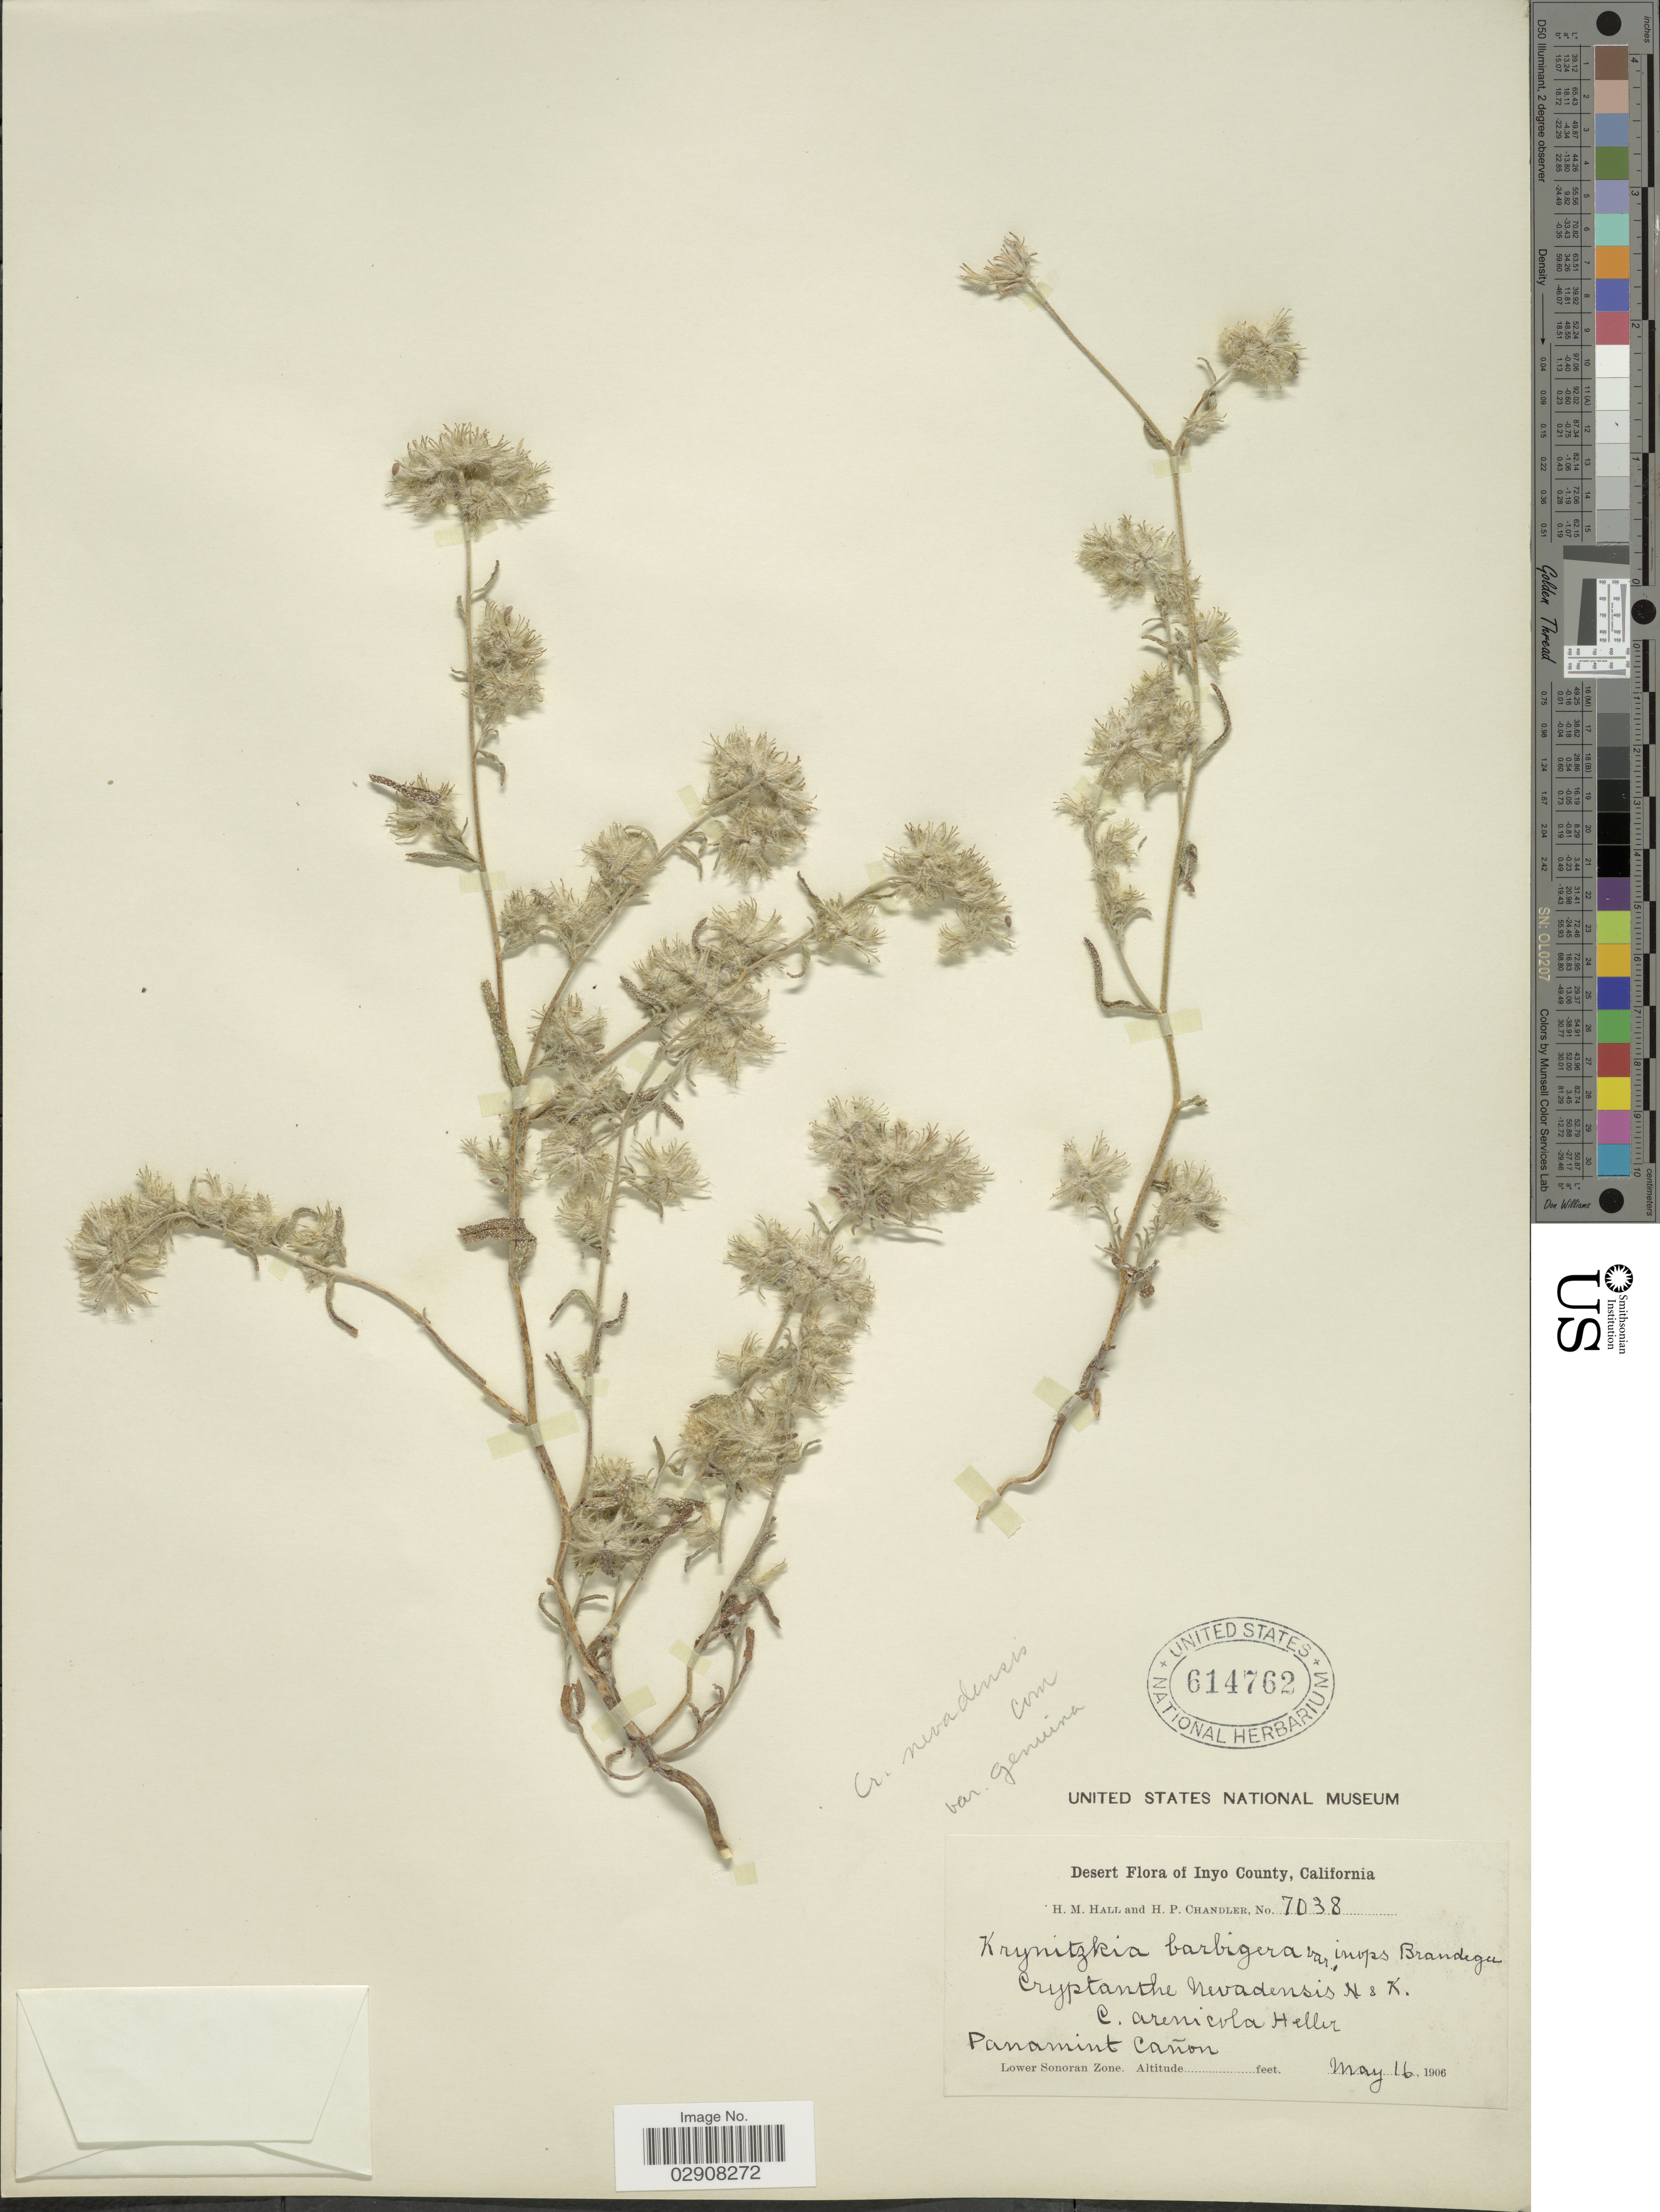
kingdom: Plantae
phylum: Tracheophyta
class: Magnoliopsida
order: Boraginales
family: Boraginaceae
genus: Cryptantha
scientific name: Cryptantha nevadensis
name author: A. Nelson & P.B. Kenn.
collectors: H. M. Hall & H. Chandler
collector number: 7038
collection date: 1906-05-16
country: United States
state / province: California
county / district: Inyo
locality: Desert of Inyo County. Panamint Cañon. Lower Sonoran Zone.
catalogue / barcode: US 614762